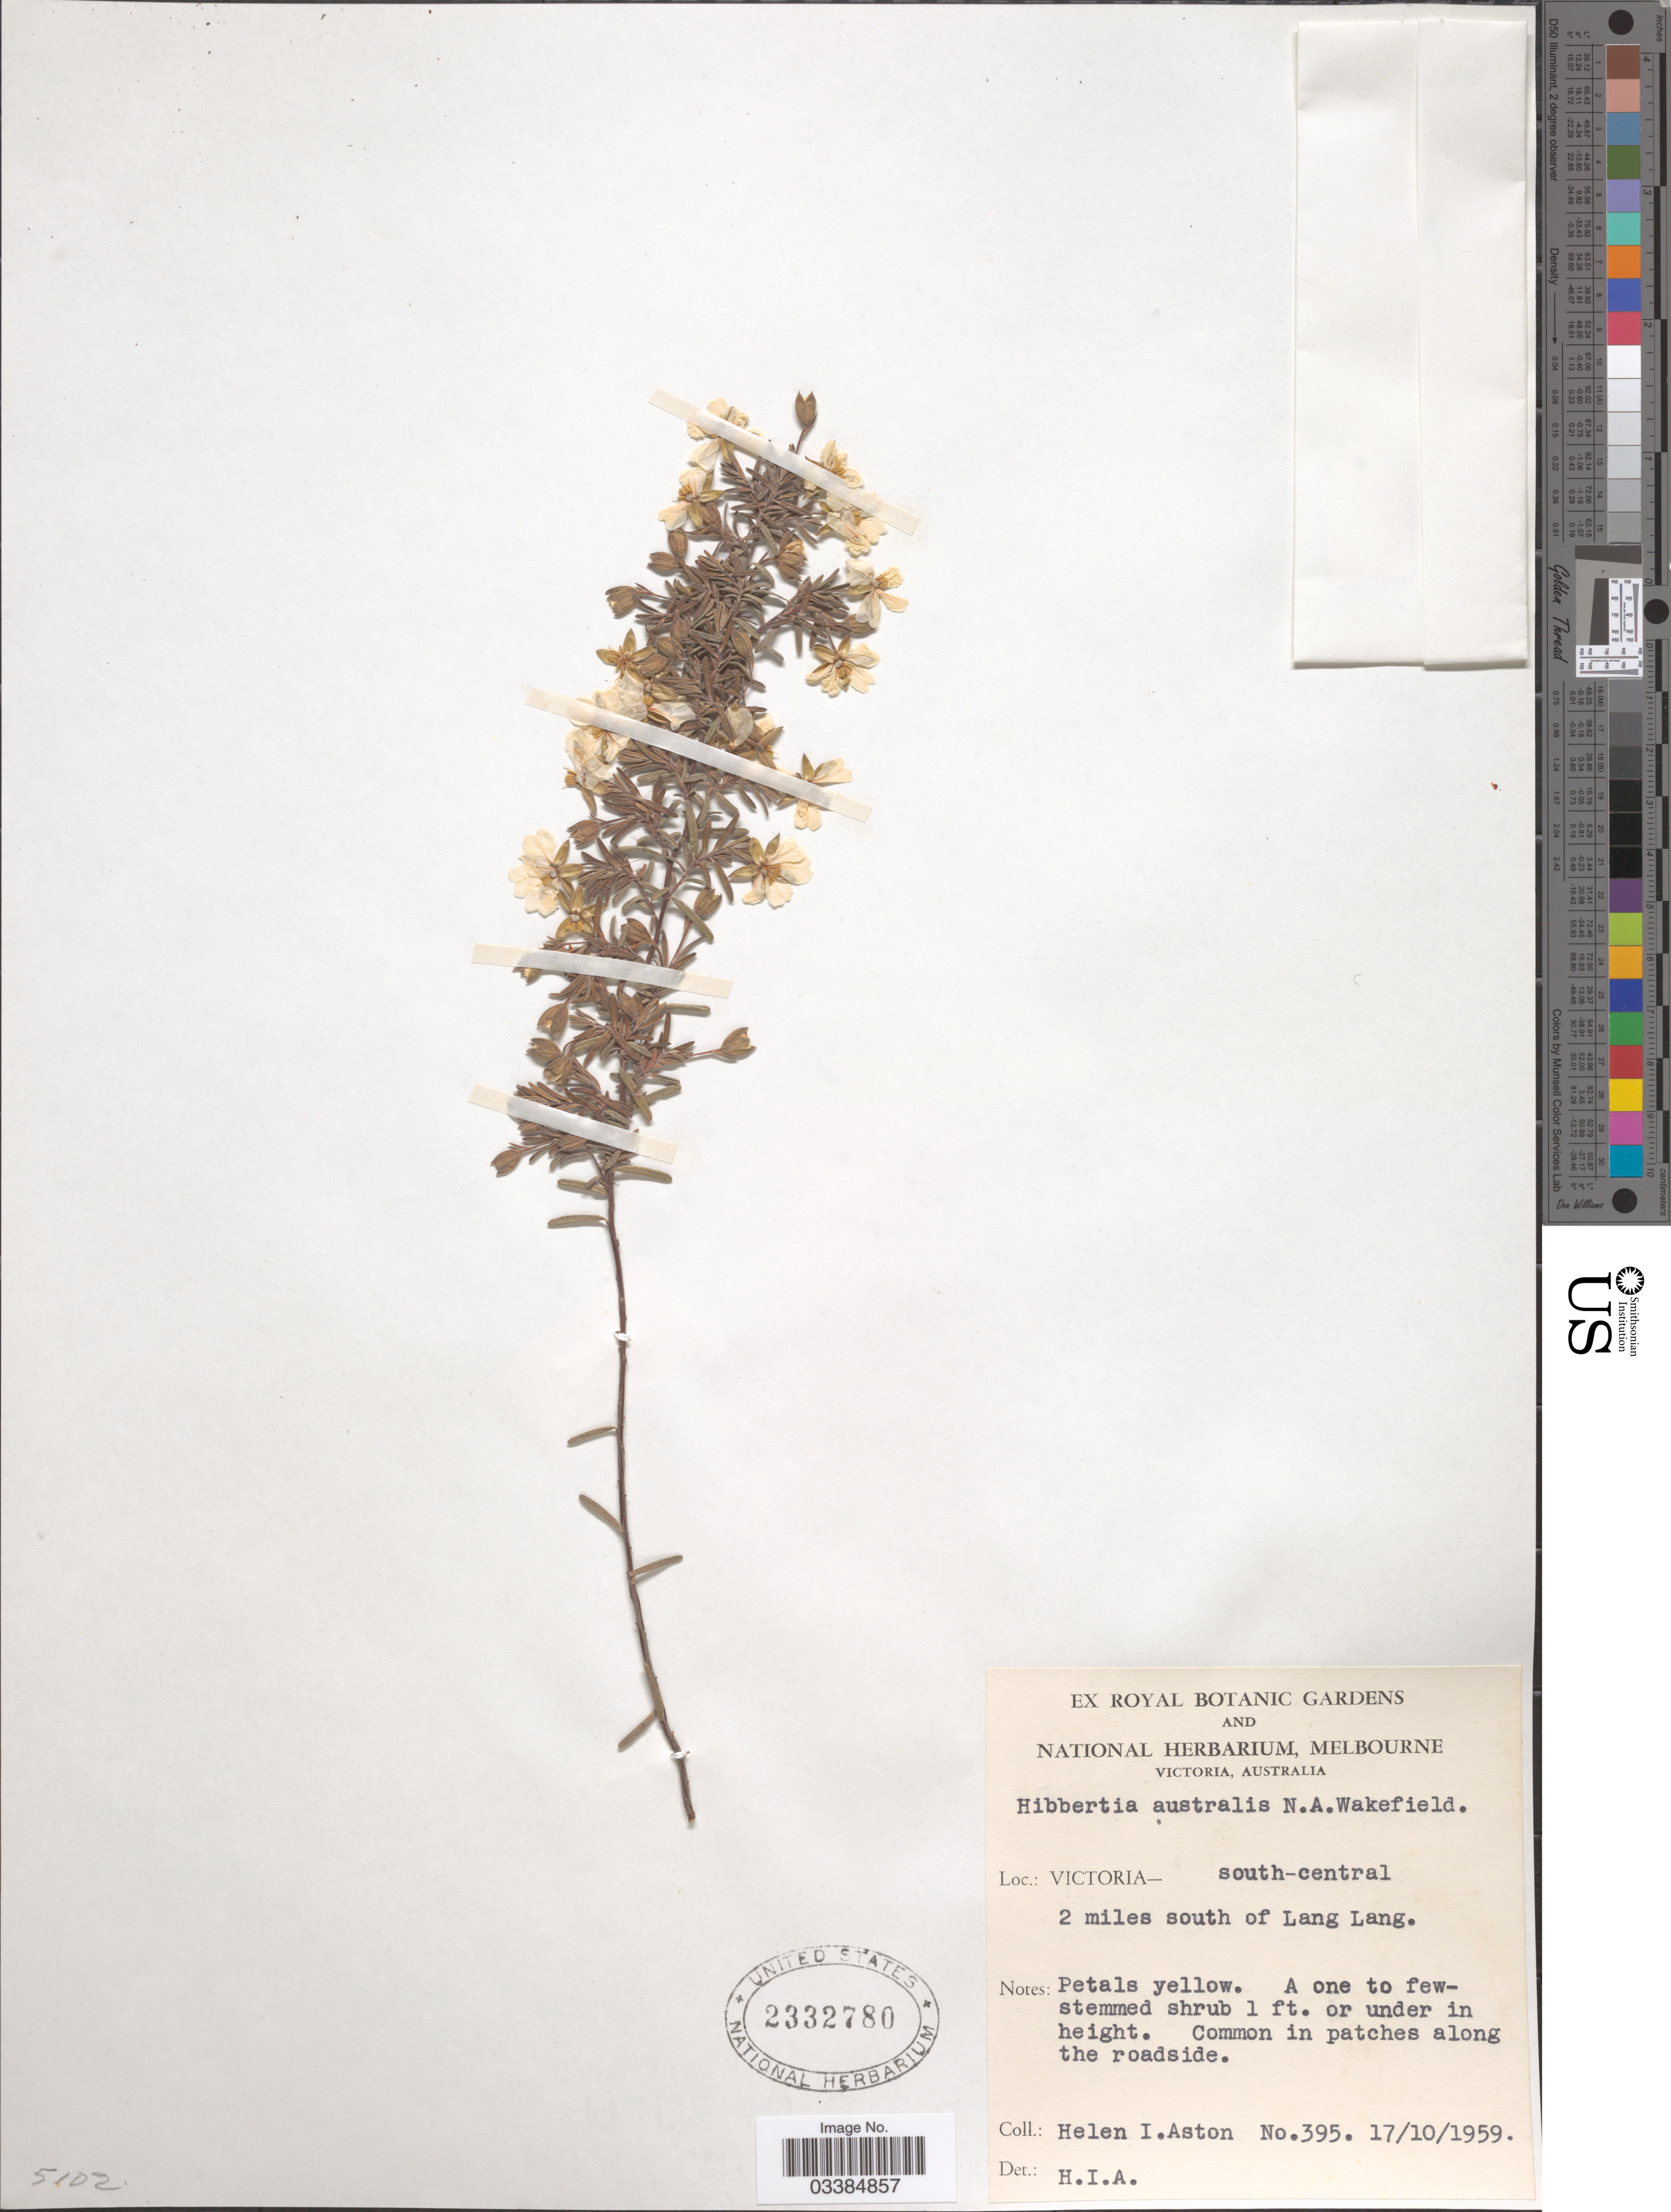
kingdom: Plantae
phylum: Tracheophyta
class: Magnoliopsida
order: Dilleniales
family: Dilleniaceae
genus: Hibbertia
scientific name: Hibbertia australis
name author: N.A. Wakef.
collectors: H. I. Aston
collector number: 395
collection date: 1959-10-17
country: Australia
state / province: Victoria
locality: Victoria - south-central. 2 miles south of Lang Lang.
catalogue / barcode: US 2332780